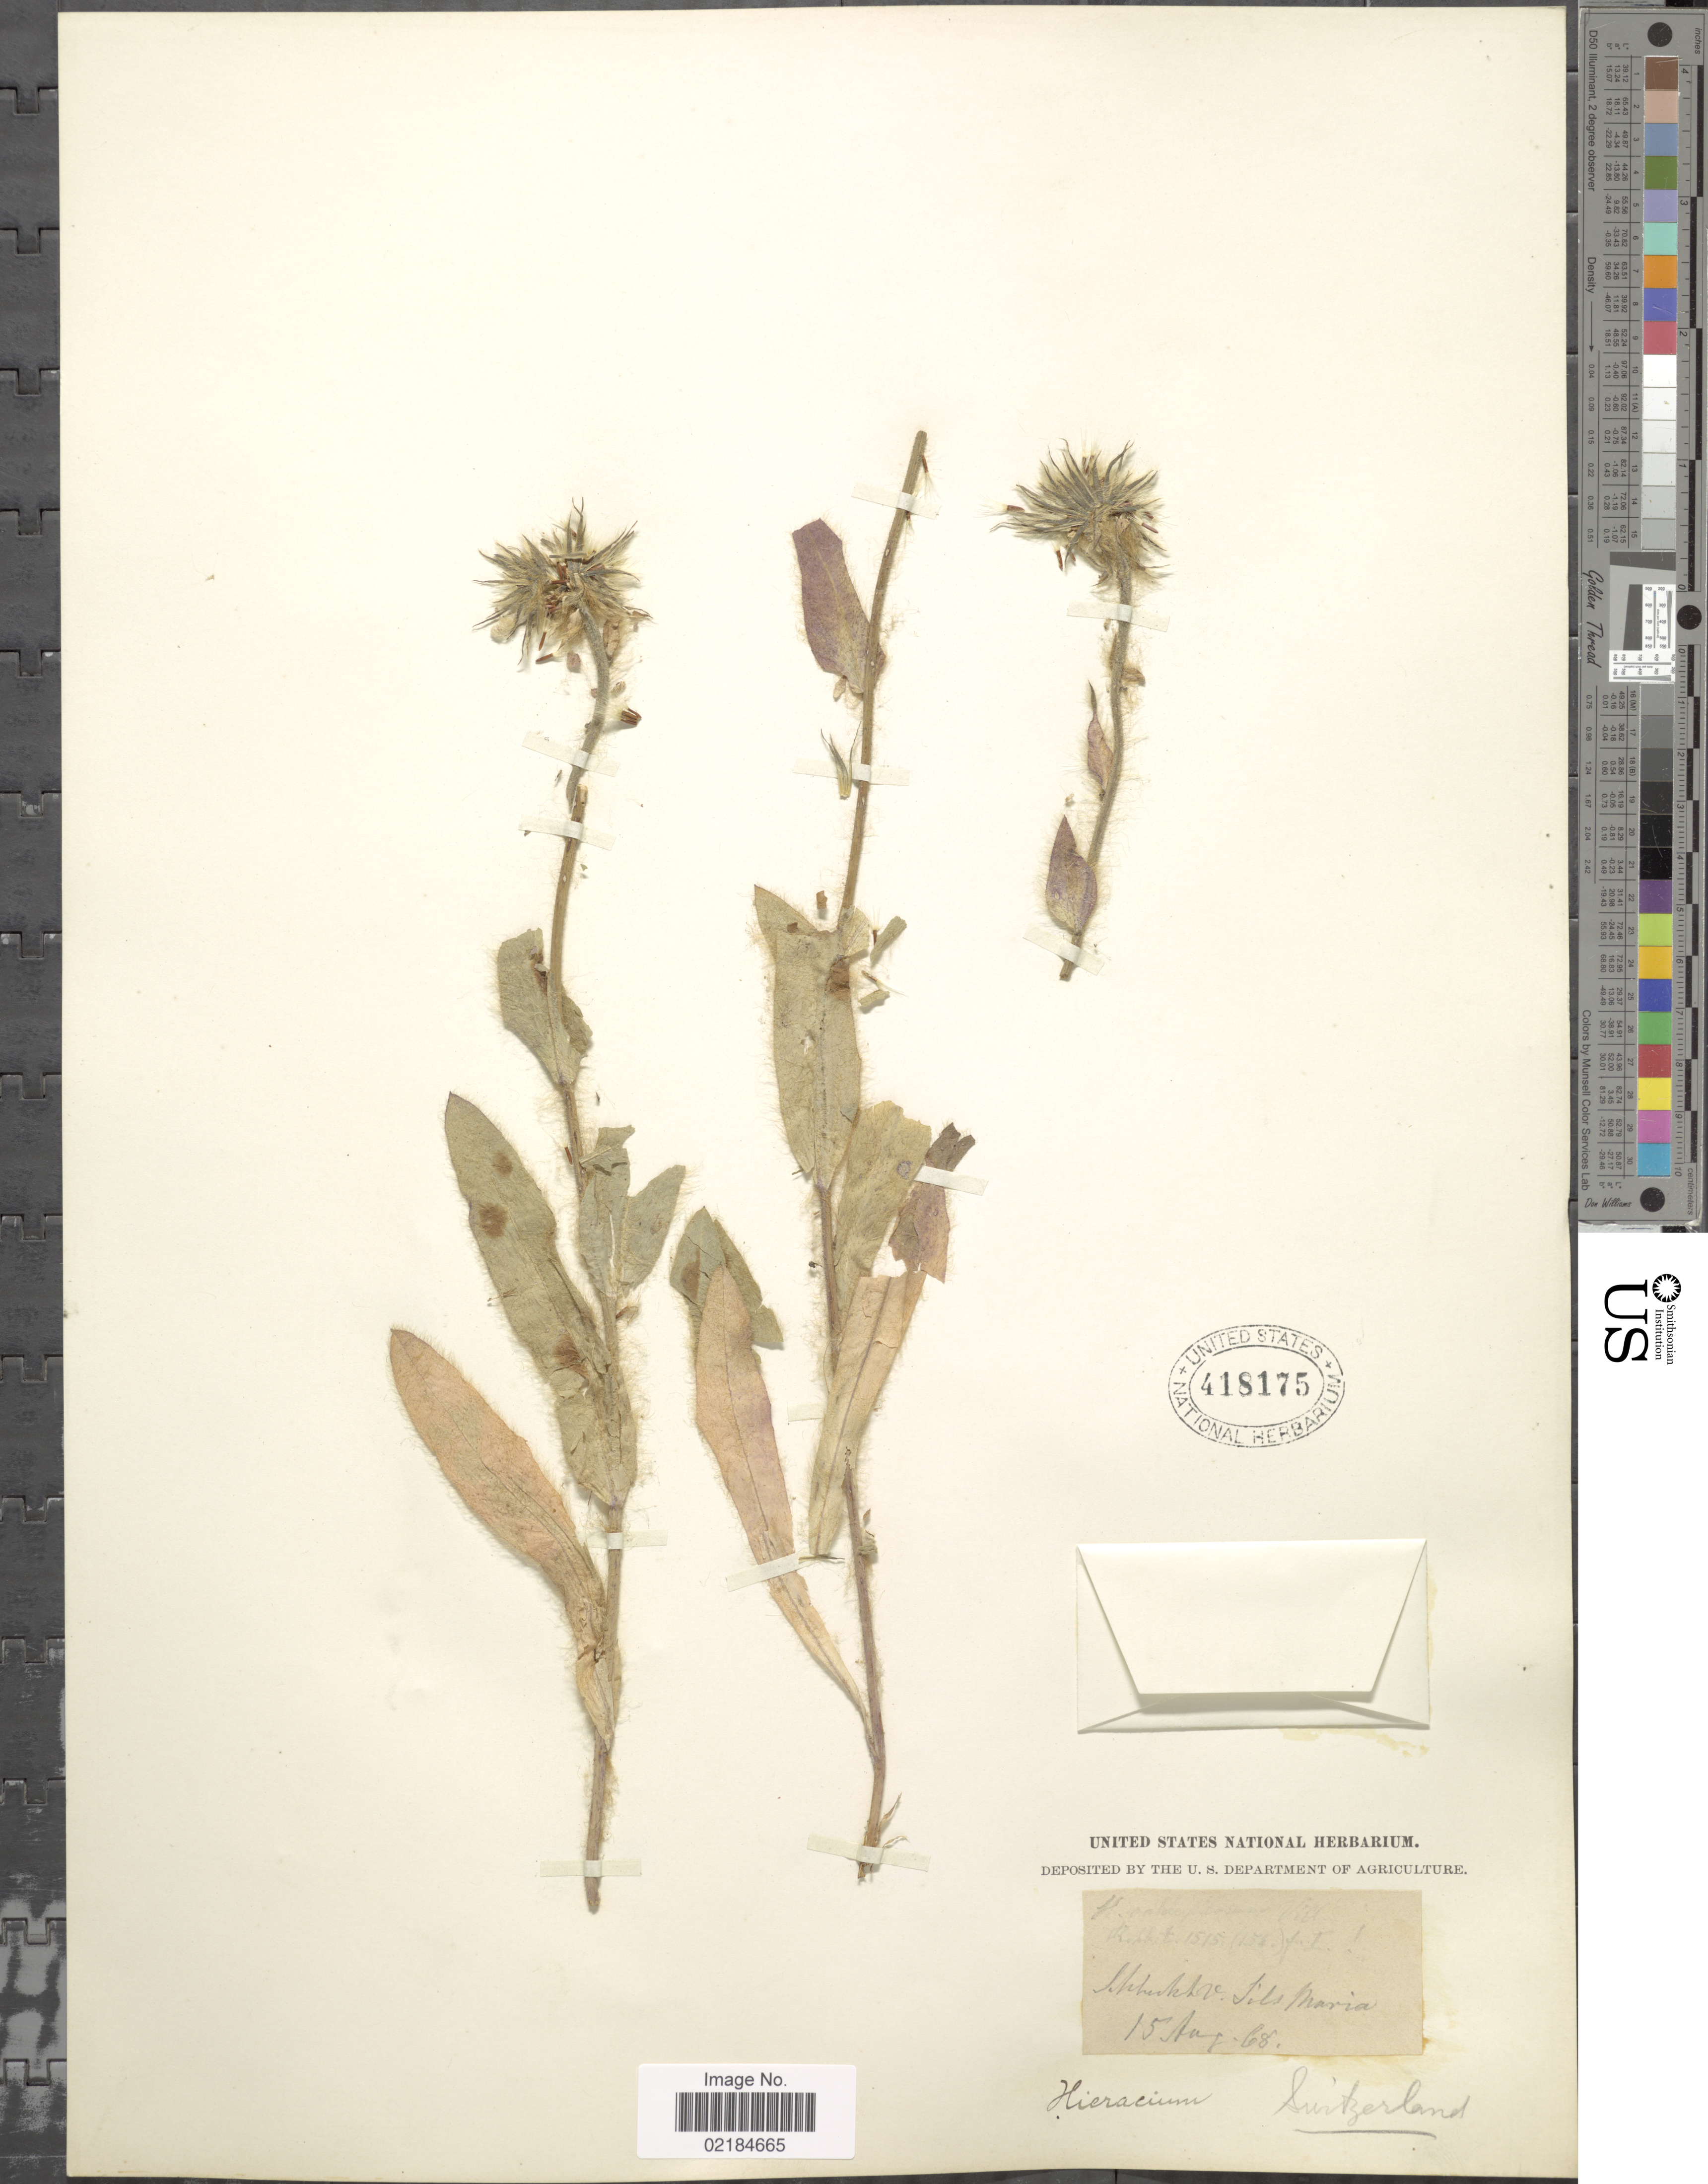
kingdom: Plantae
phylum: Tracheophyta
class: Magnoliopsida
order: Asterales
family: Asteraceae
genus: Hieracium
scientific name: Hieracium repandulare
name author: Druce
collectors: ex herb. United States National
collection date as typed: Transcribed d/m/y: 15/8/68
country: Switzerland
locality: [illegible text] Maria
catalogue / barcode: US 418175